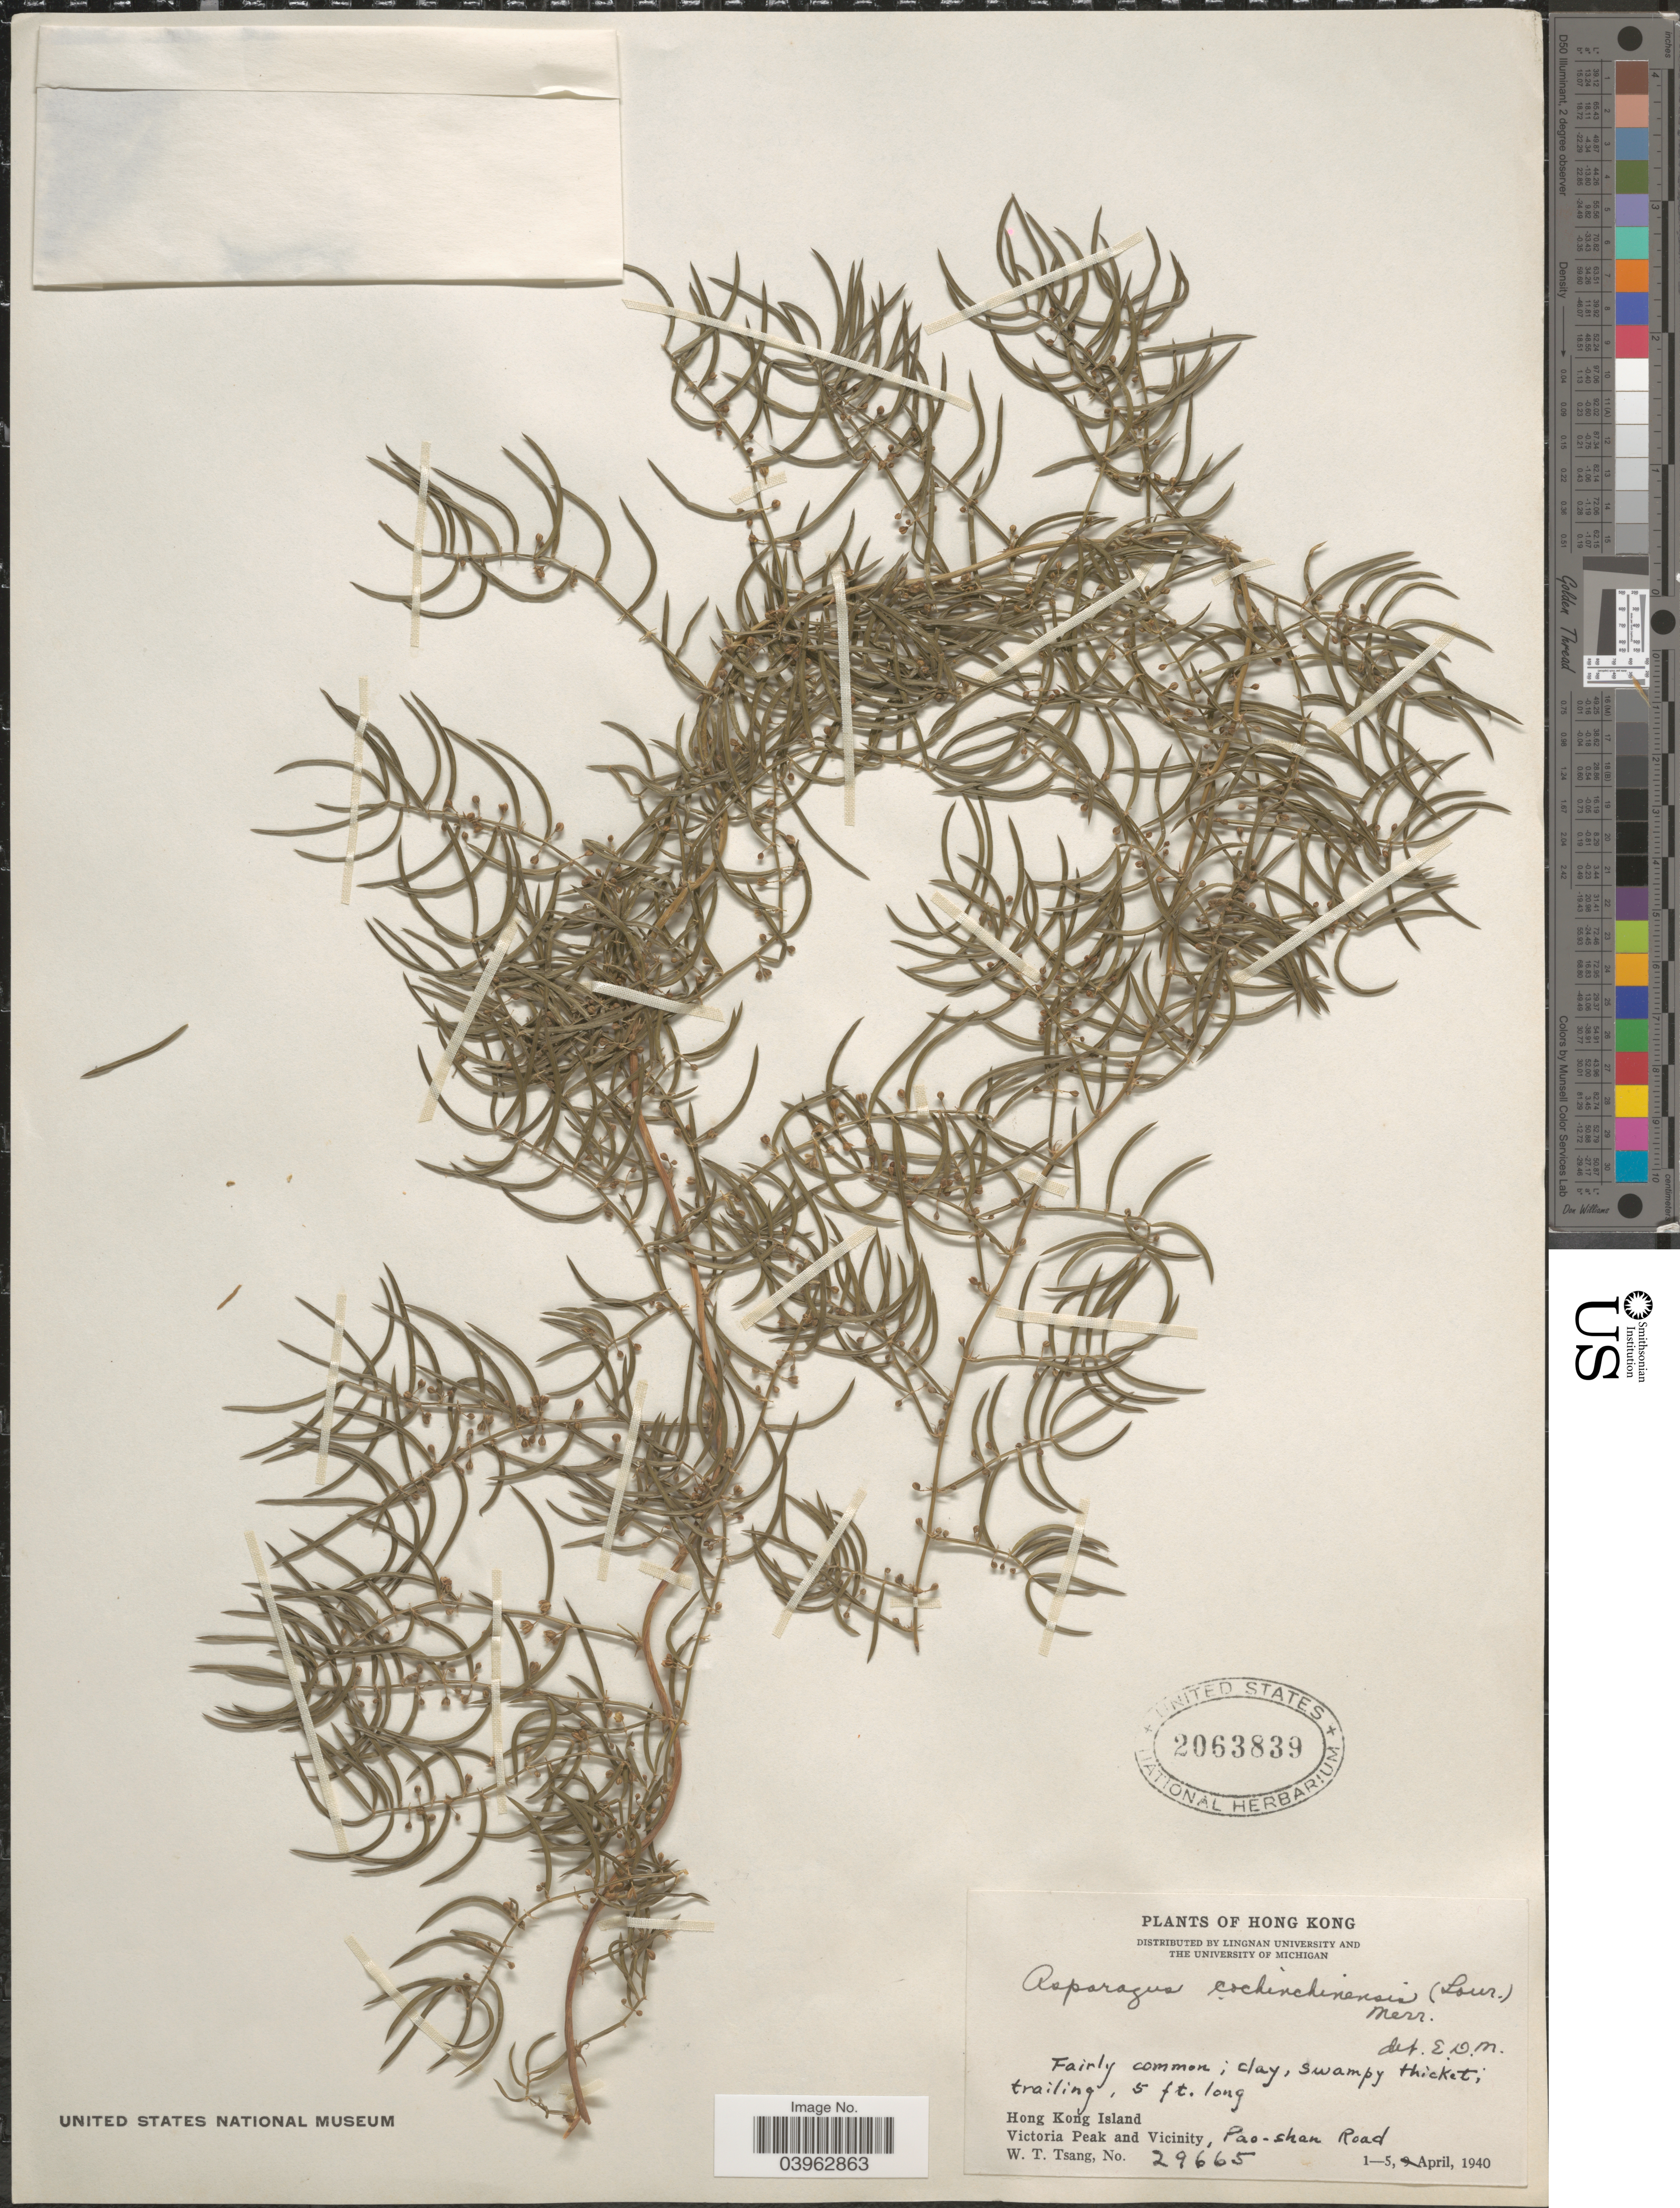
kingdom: Plantae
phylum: Tracheophyta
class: Liliopsida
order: Asparagales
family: Asparagaceae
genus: Asparagus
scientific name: Asparagus cochinchinensis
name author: (Lour.) Merr.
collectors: W. T. Tsang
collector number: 29665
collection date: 1940-04-01/1940-04-05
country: China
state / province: Hong Kong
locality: Hong Kong Island. Victoria Peak and Vicinity, Pao-shan Road.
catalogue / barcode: US 2063839